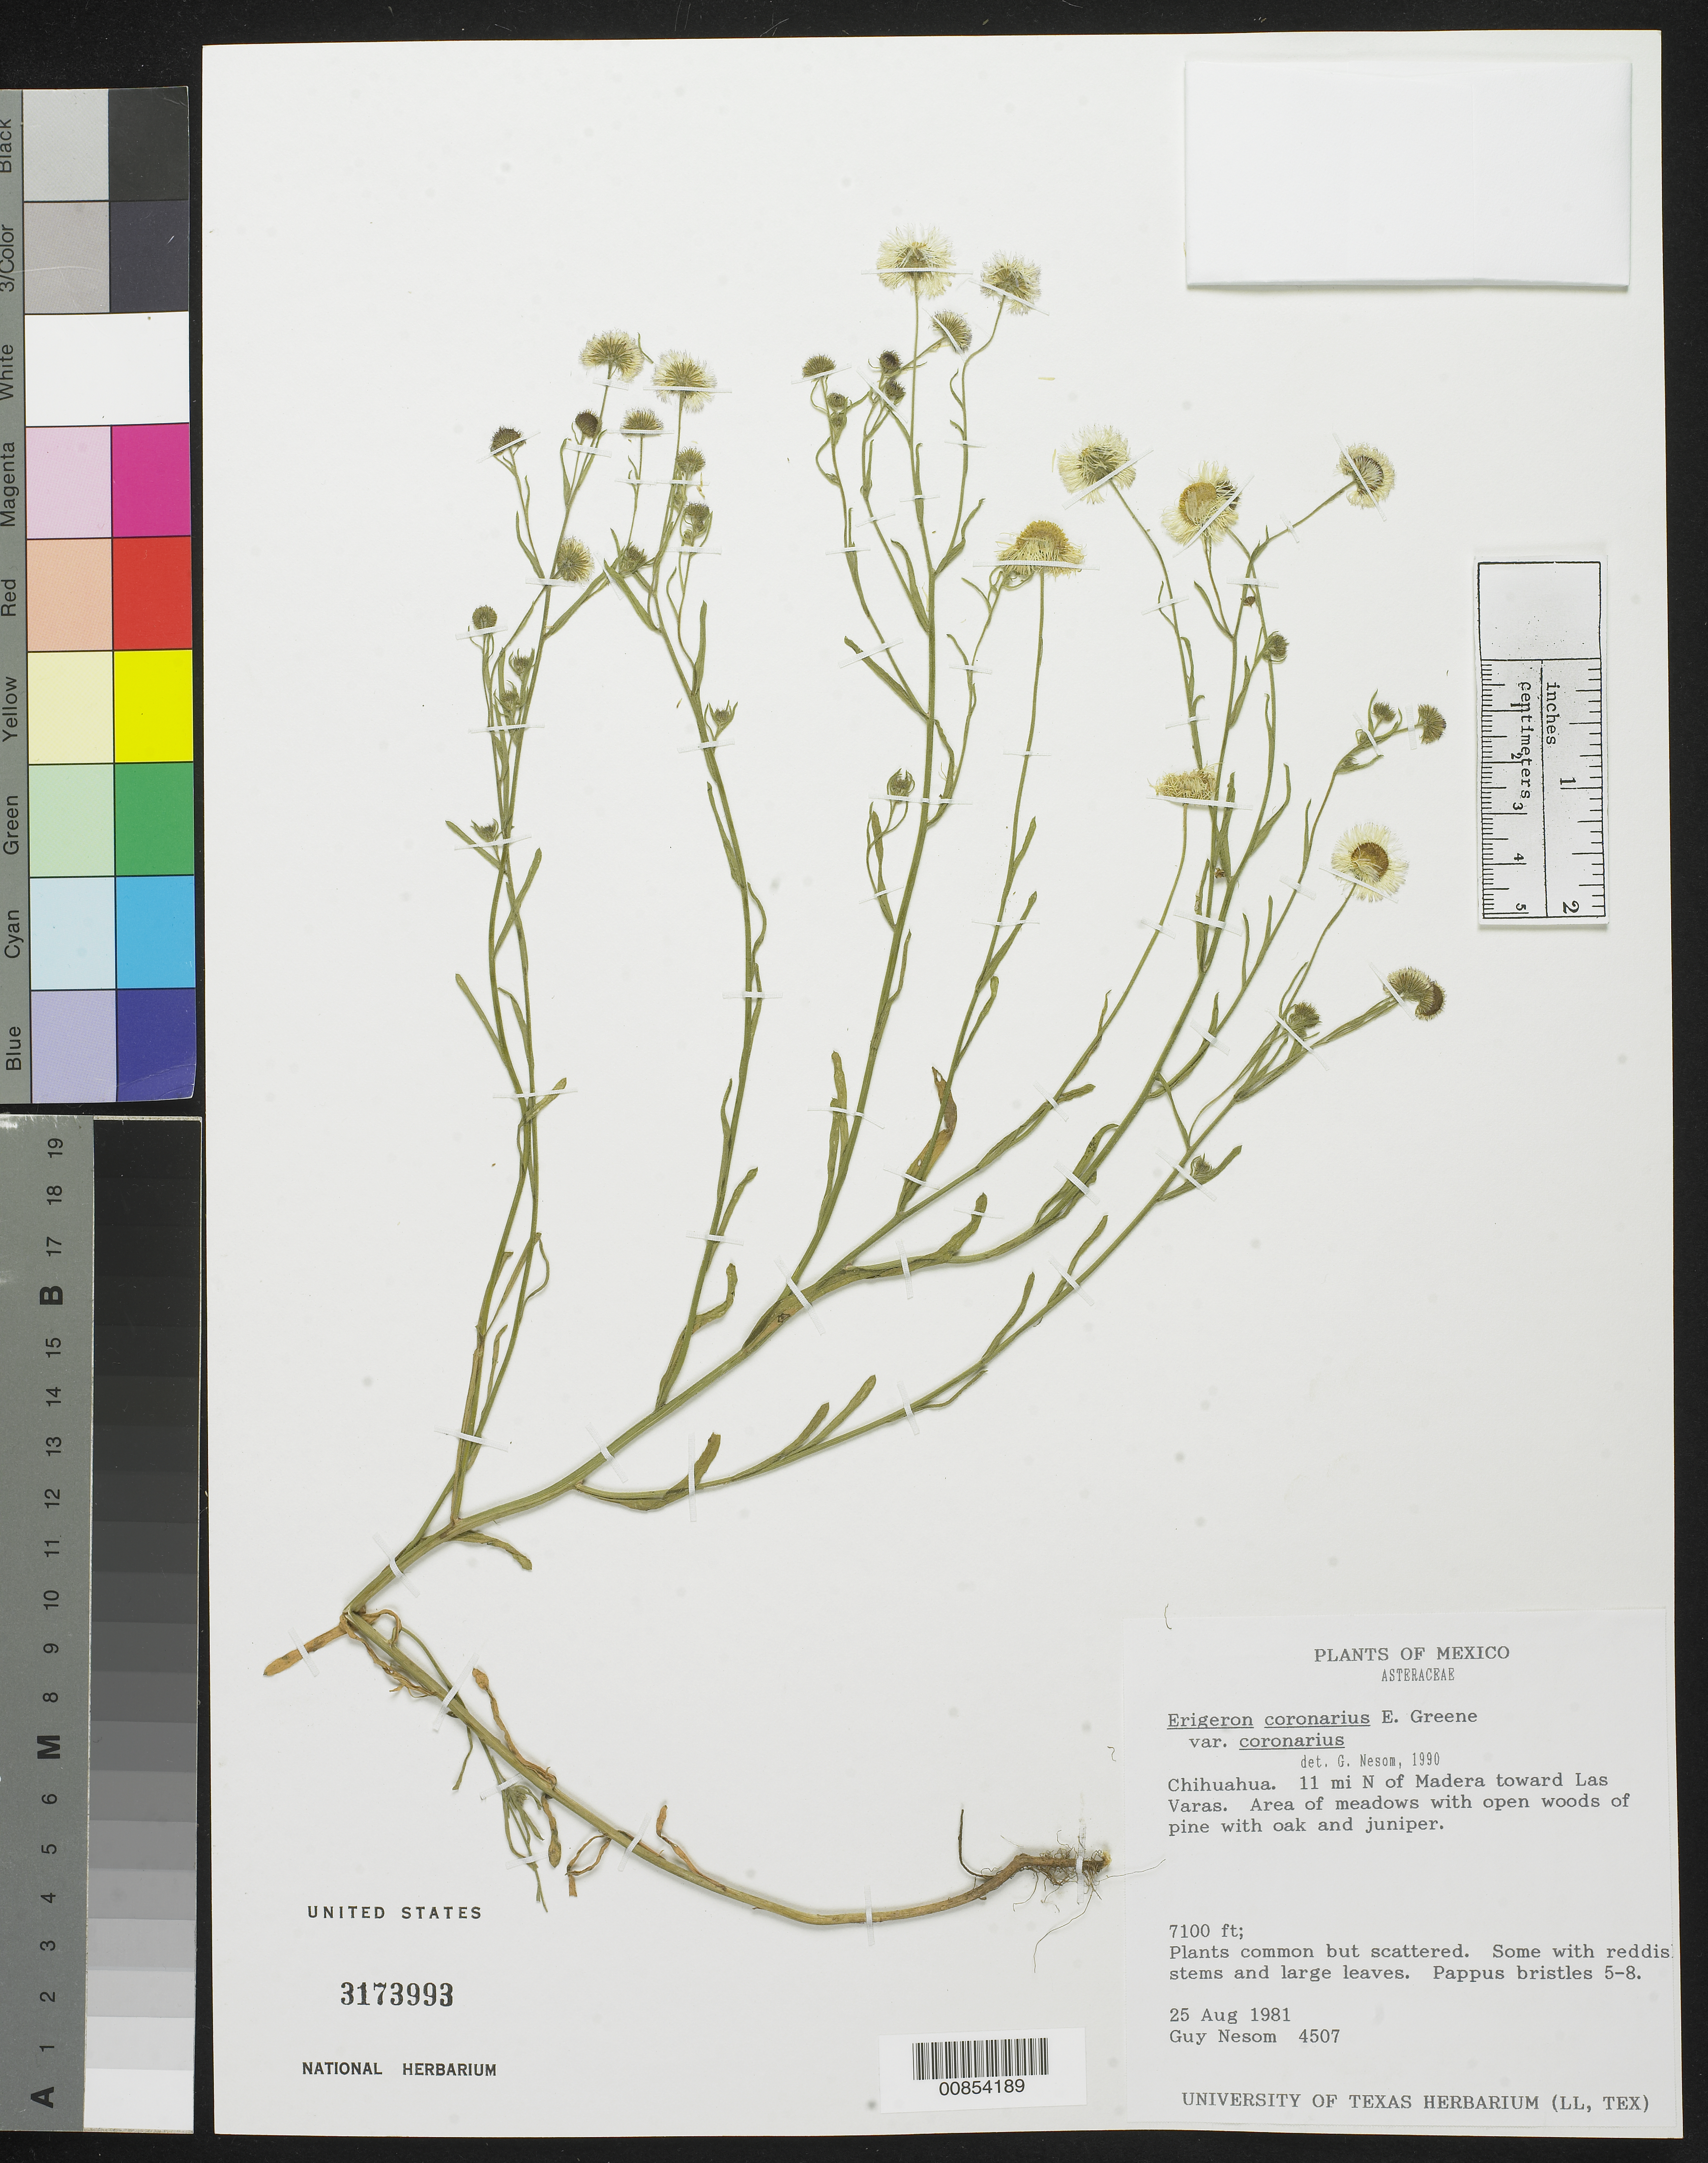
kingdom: Plantae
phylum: Tracheophyta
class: Magnoliopsida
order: Asterales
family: Asteraceae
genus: Erigeron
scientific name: Erigeron coronarius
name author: Greene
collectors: G. L. Nesom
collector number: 4507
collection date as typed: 25 Aug 1981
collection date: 1981-08-25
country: Mexico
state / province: Chihuahua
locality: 11 mi N of Madera toward Las Varas.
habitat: Area of meadows with open woods of pine with oak and juniper.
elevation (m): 2164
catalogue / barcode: US 3173993